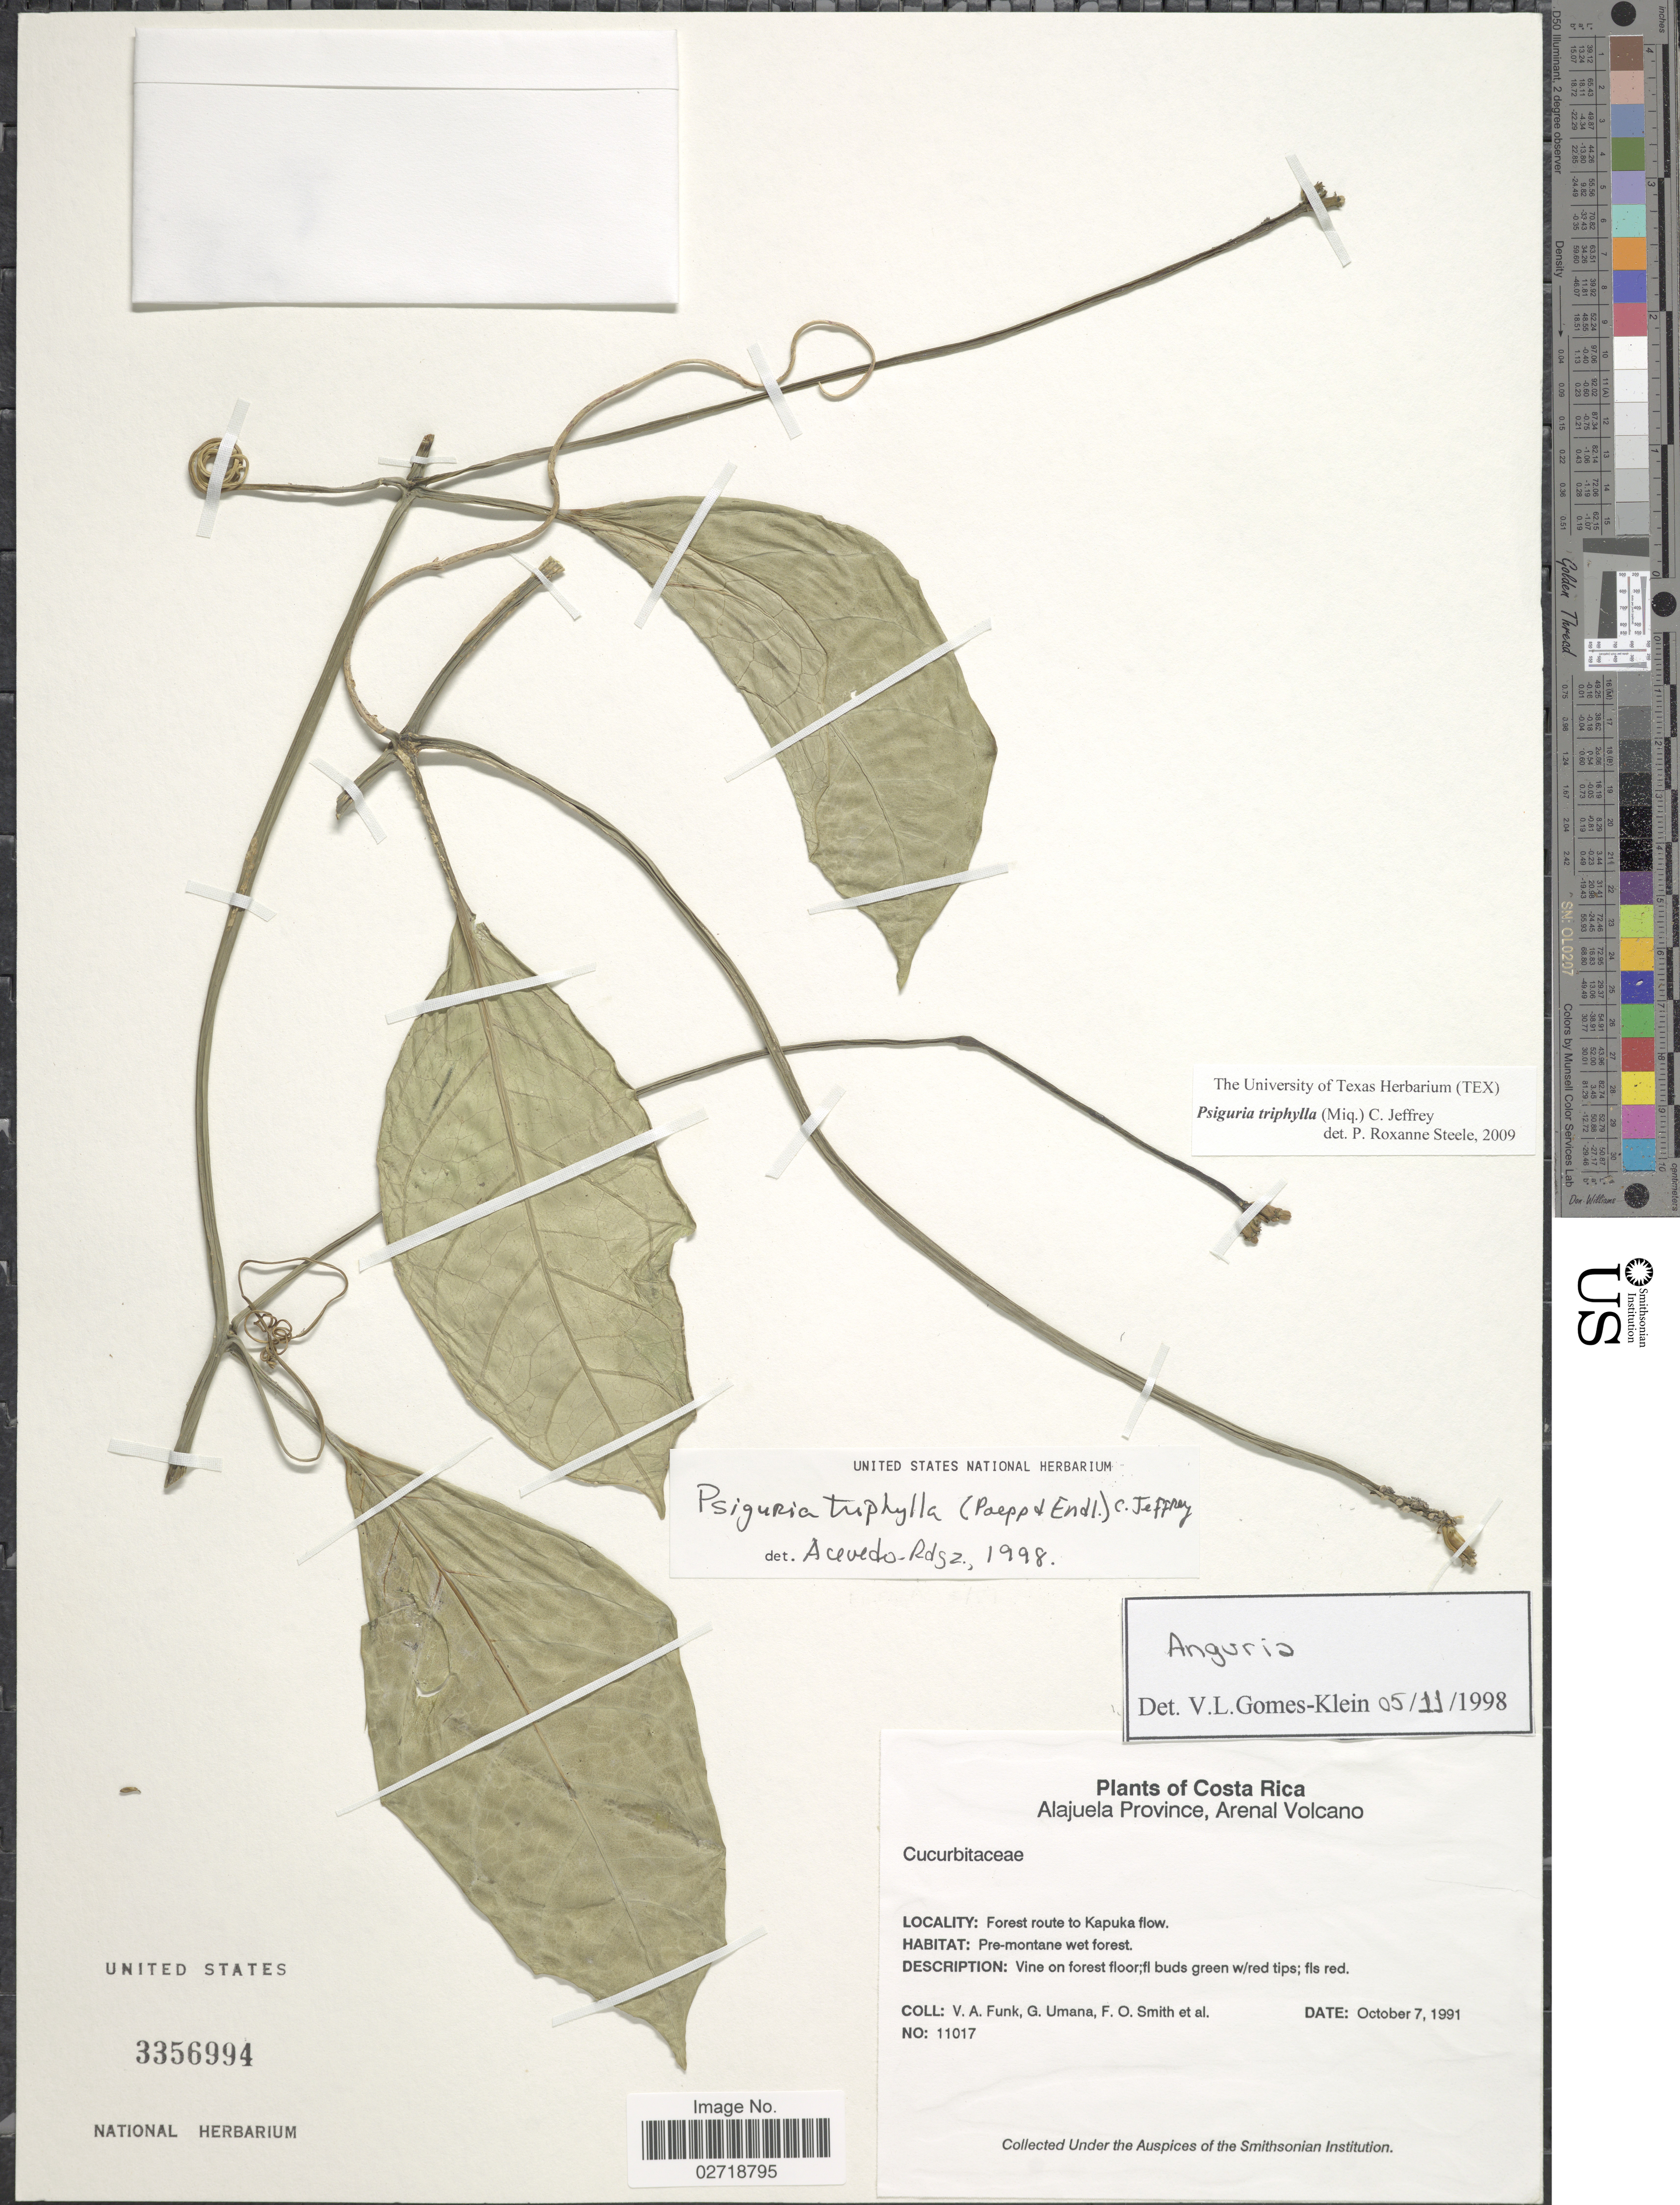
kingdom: Plantae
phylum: Tracheophyta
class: Magnoliopsida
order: Cucurbitales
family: Cucurbitaceae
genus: Psiguria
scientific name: Psiguria triphylla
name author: (Miq.) C. Jeffrey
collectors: V. Funk, G. Umana, F. Smith & et al.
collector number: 11017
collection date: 1991-10-07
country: Costa Rica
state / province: Alajuela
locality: Arenal Volcano. Forest route to Kapuka flow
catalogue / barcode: US 3356994